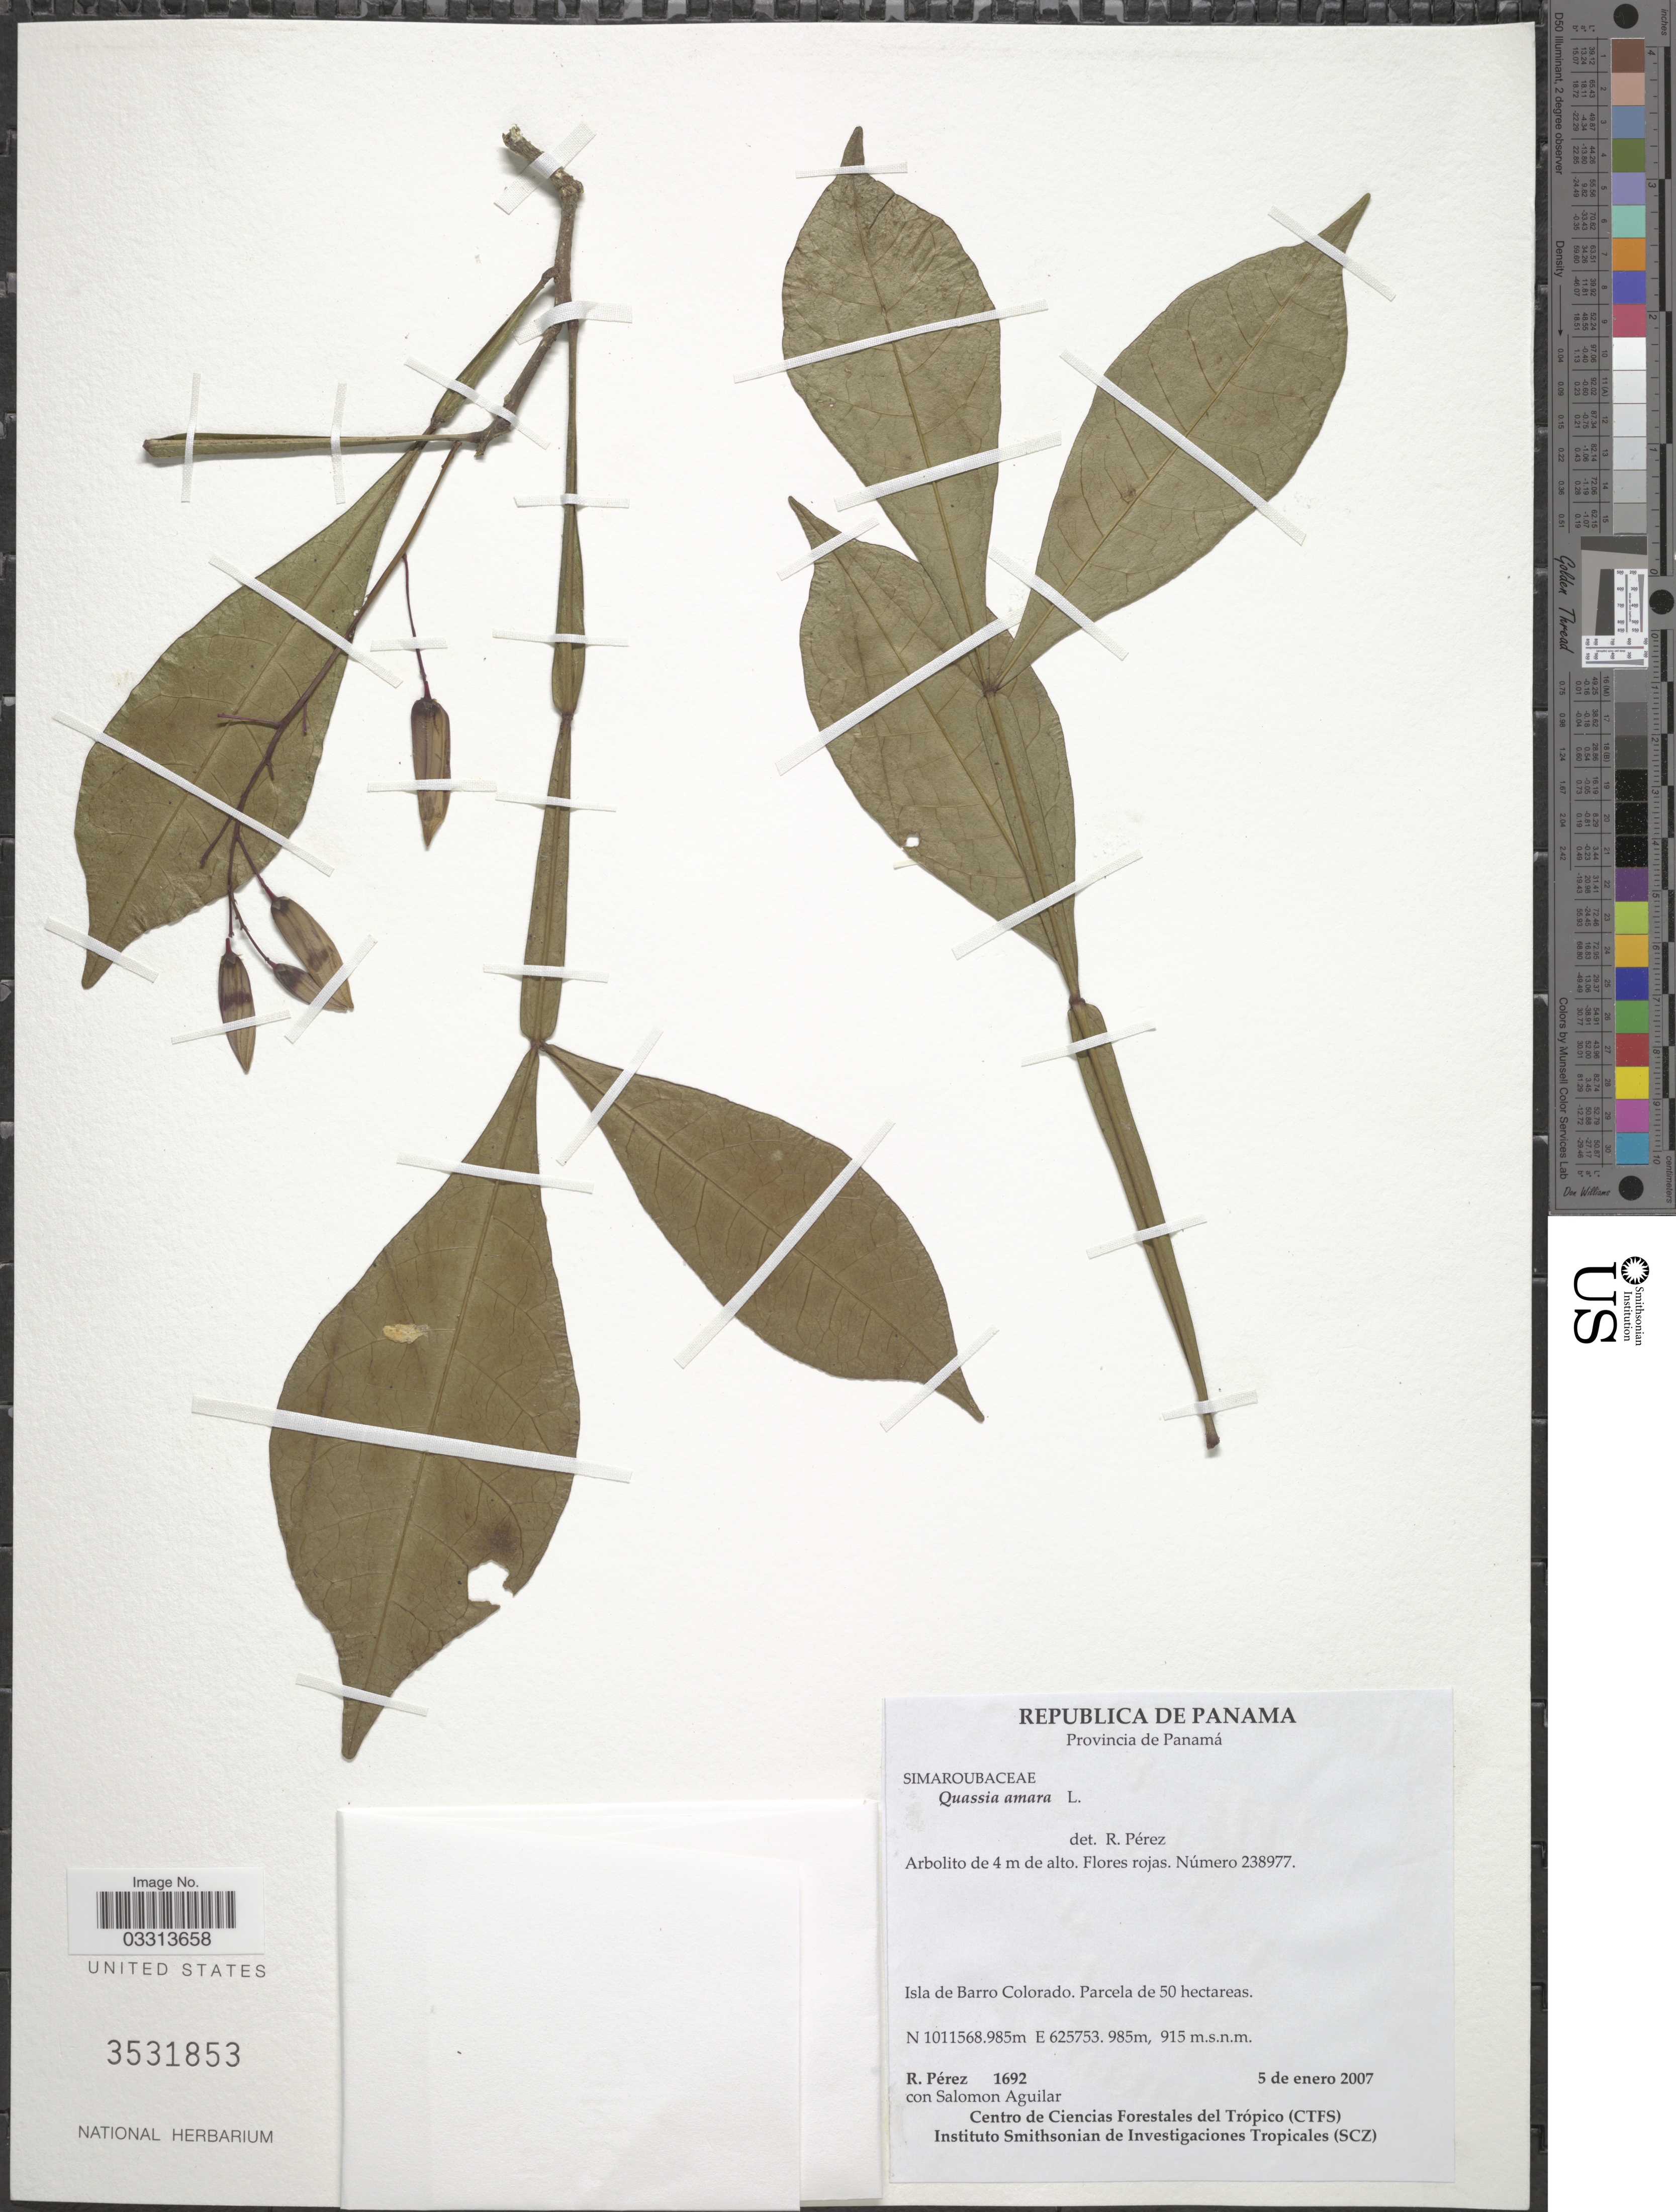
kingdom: Plantae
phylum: Tracheophyta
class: Magnoliopsida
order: Sapindales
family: Simaroubaceae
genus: Quassia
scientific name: Quassia amara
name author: L.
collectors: R. Perez & S. Aguilar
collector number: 1692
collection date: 2007-01-05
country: Panama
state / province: Panamá Oeste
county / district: Canal Zone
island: Barro Colorado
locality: Isla de Barro Colorado.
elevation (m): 915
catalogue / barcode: US 3531853